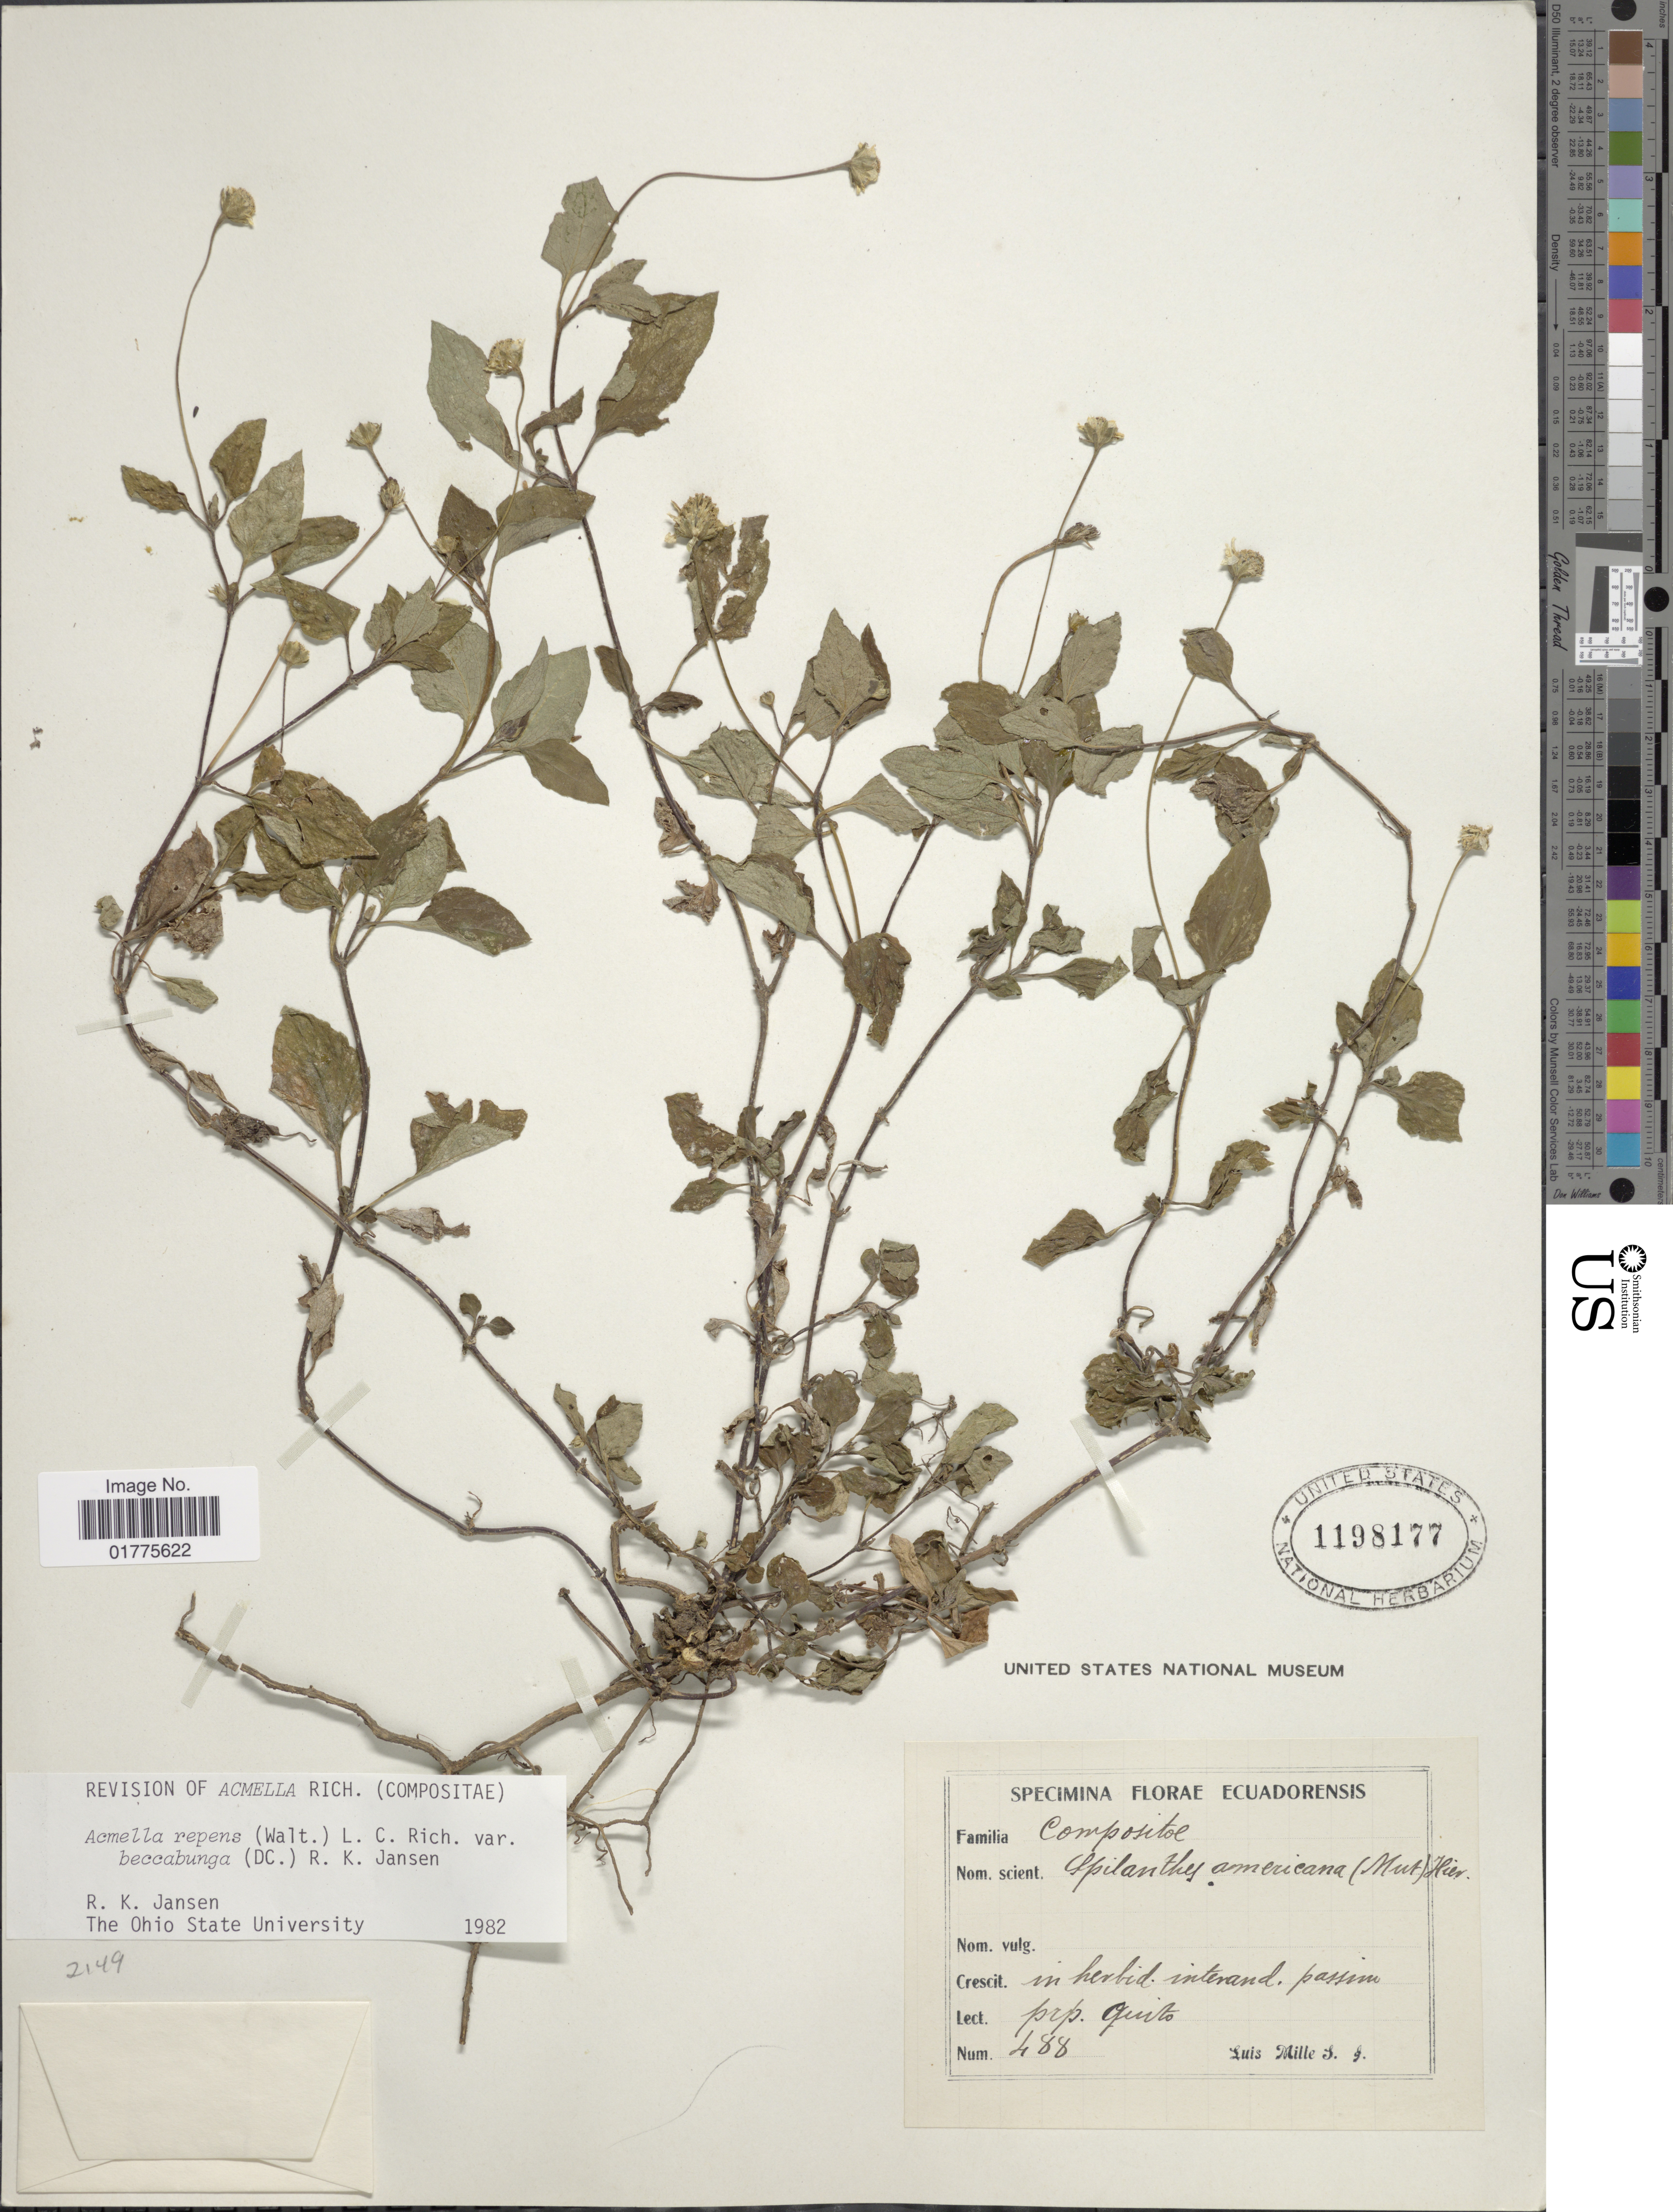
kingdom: Plantae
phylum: Tracheophyta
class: Magnoliopsida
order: Asterales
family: Asteraceae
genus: Acmella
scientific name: Acmella repens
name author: (Walter) Rich.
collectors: L. Mille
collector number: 488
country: Ecuador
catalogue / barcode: US 1198177